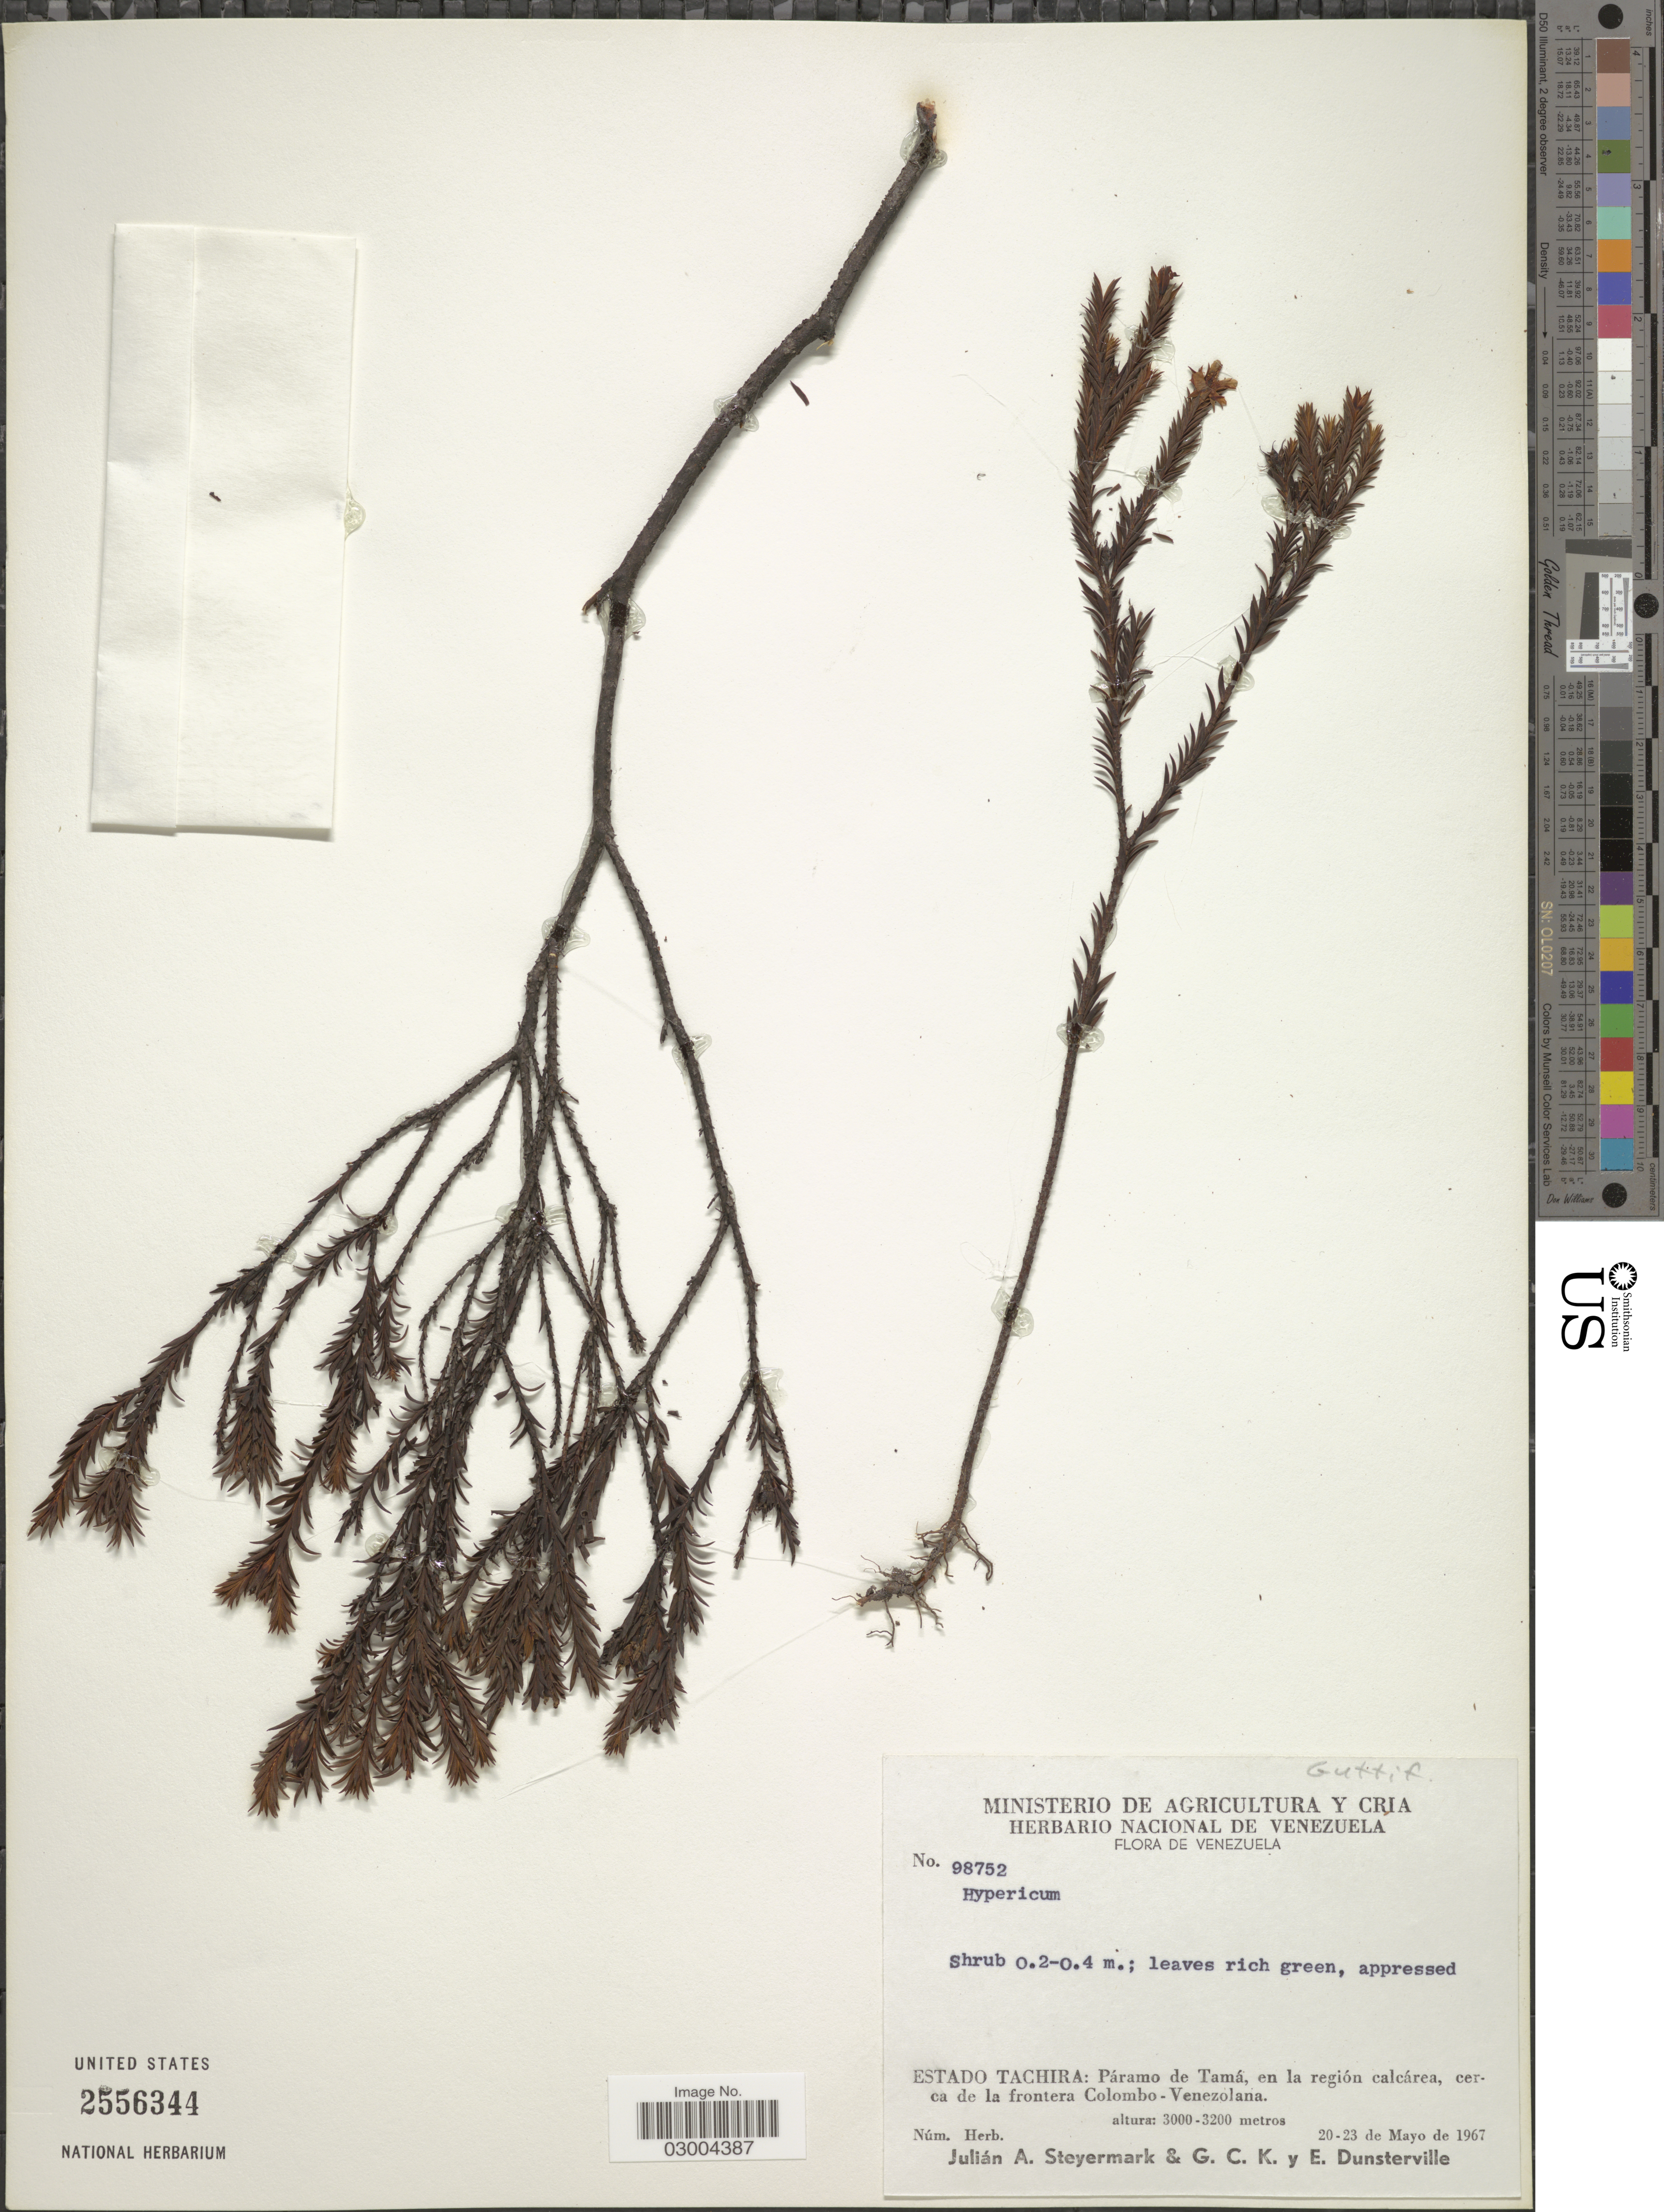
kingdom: Plantae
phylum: Tracheophyta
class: Magnoliopsida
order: Malpighiales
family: Hypericaceae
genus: Hypericum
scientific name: Hypericum sp.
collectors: J. Steyermark, G. C. K. Dunsterville & E. Dunsterville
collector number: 98752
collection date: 1967-05-20/1967-05-23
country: Venezuela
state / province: Tachira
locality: Estado Tachira: Páramo de Tamá, en la región calcárea, cerca de la frontera Colombo-Venezolana.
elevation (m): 3000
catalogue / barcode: US 2556344